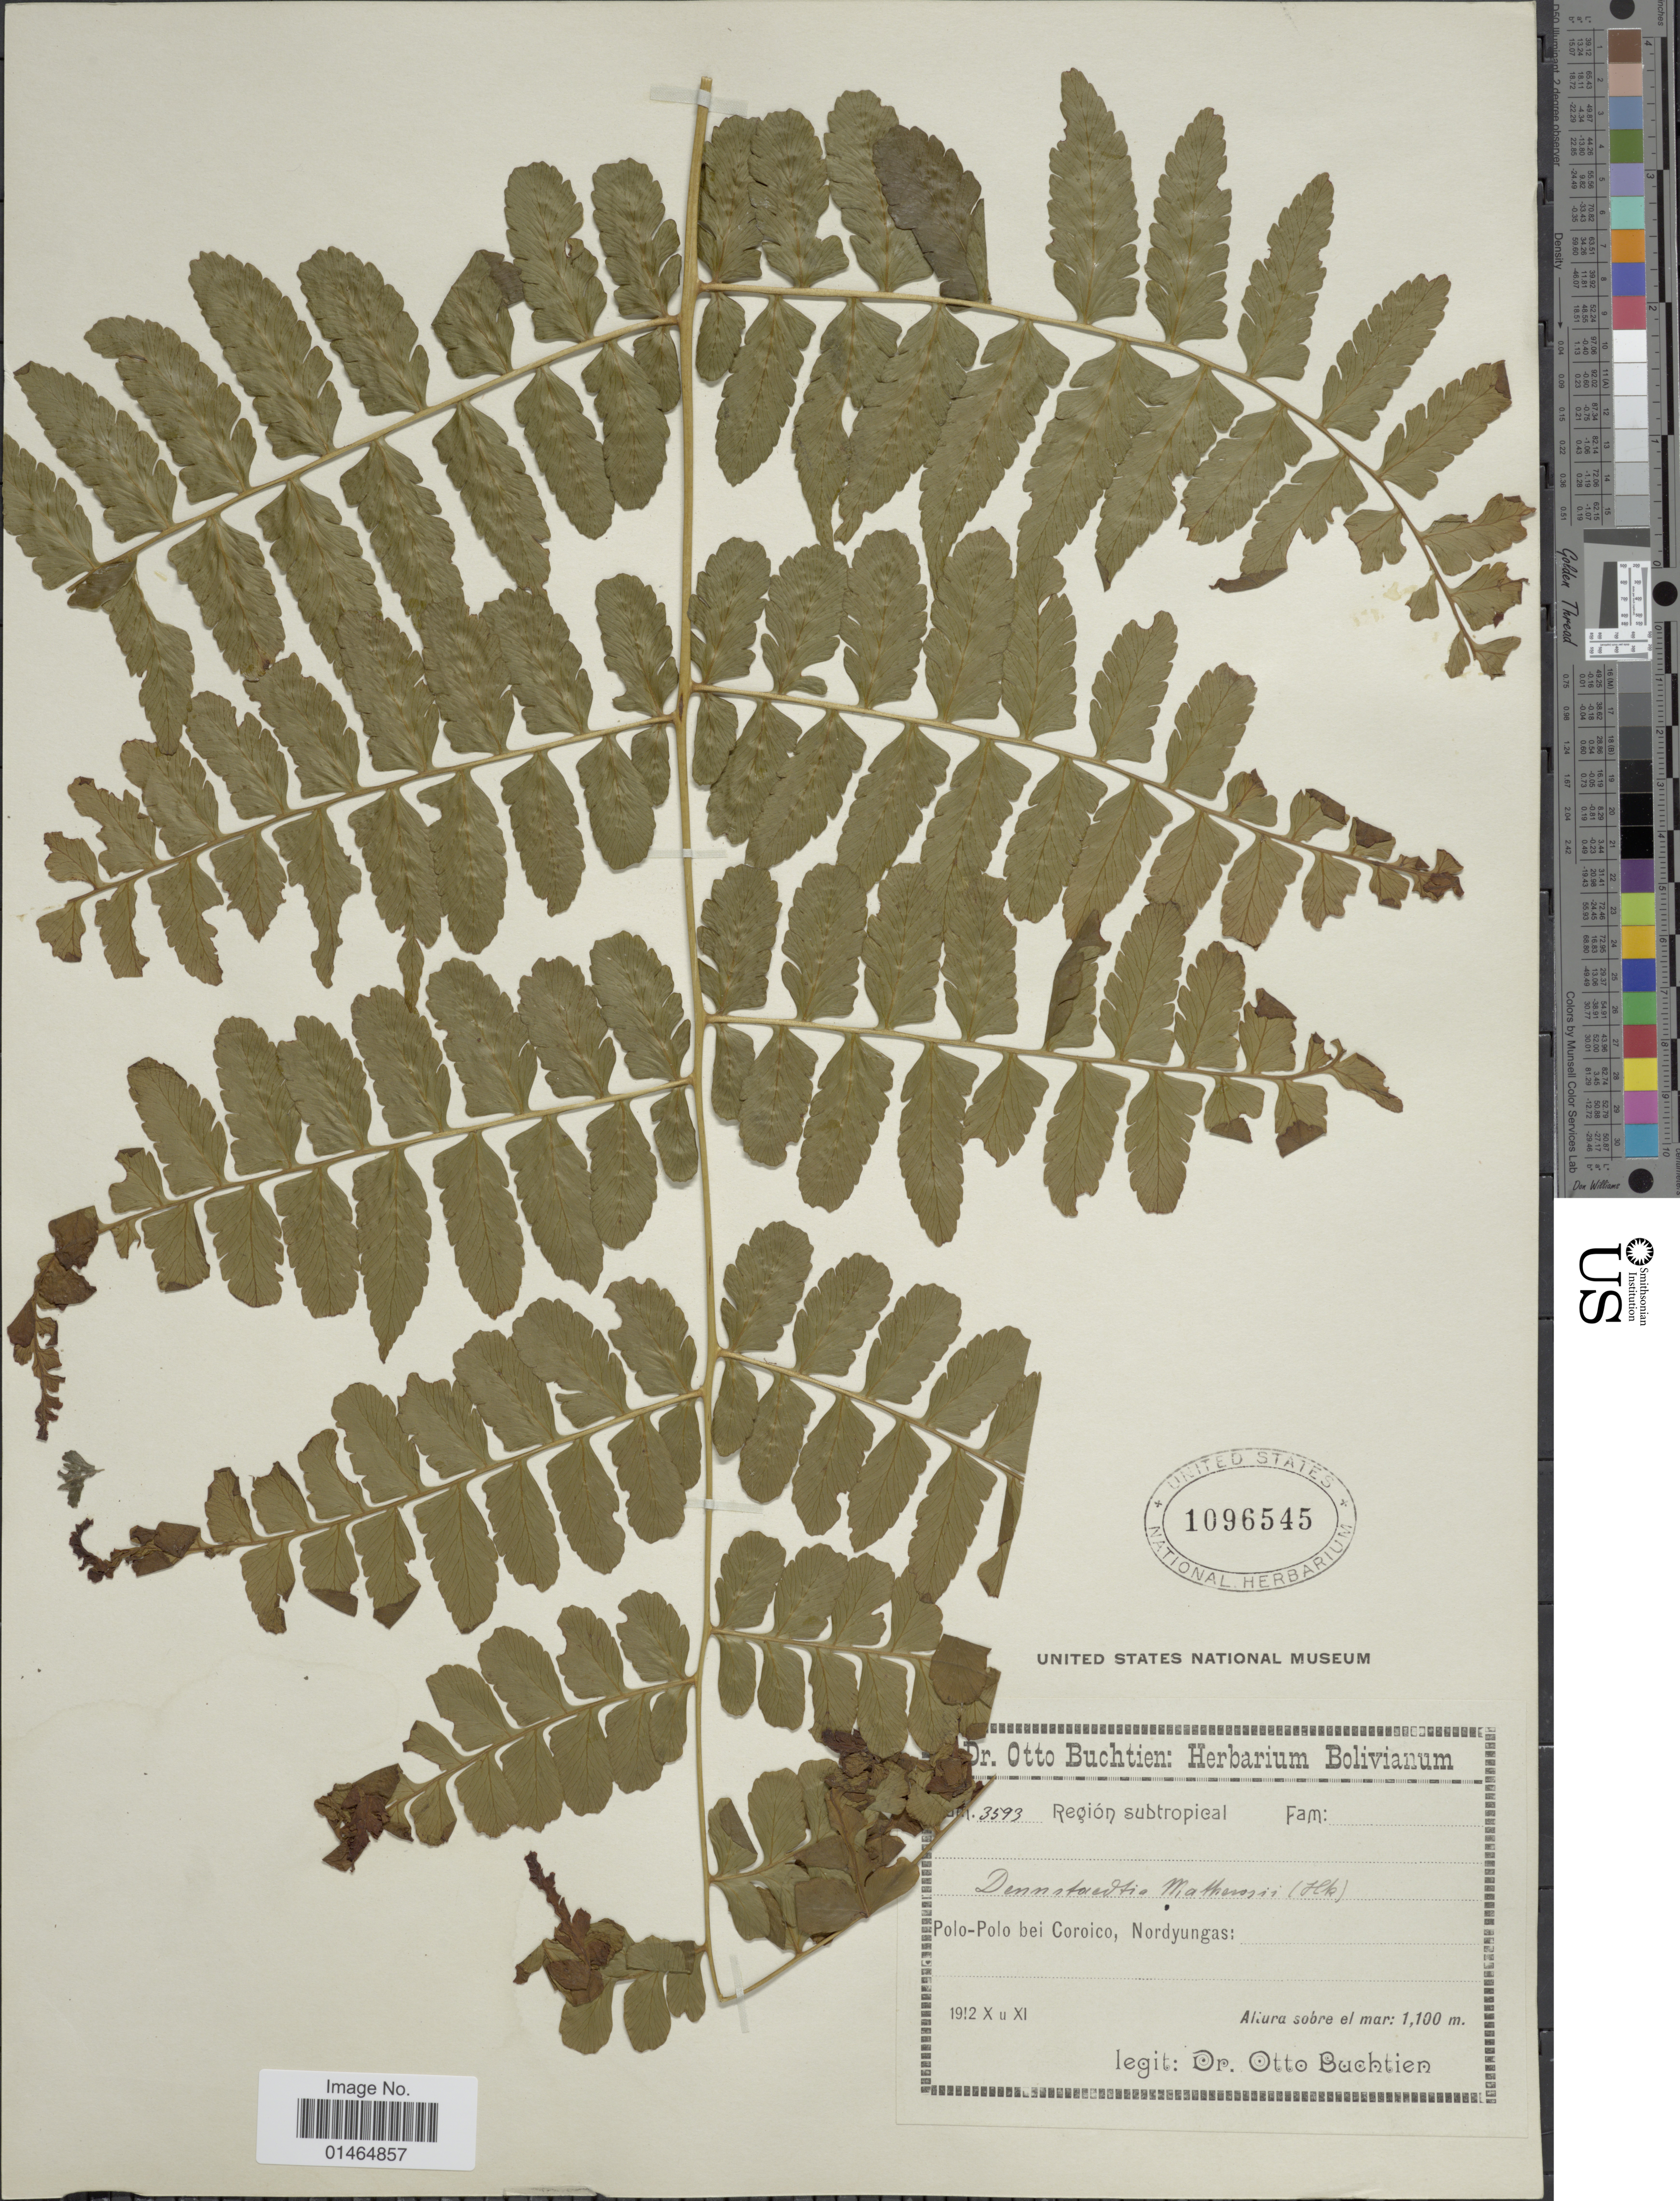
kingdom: Plantae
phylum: Tracheophyta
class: Polypodiopsida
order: Polypodiales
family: Dennstaedtiaceae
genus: Dennstaedtia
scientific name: Dennstaedtia matthewsii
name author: (Hook.) C. Chr.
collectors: O. Buchtien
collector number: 3593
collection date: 1912-10/1912-11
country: Bolivia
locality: Región subtropical. Polo-Polo bei Coroico, Nordyungas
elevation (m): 1100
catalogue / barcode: US 1096545